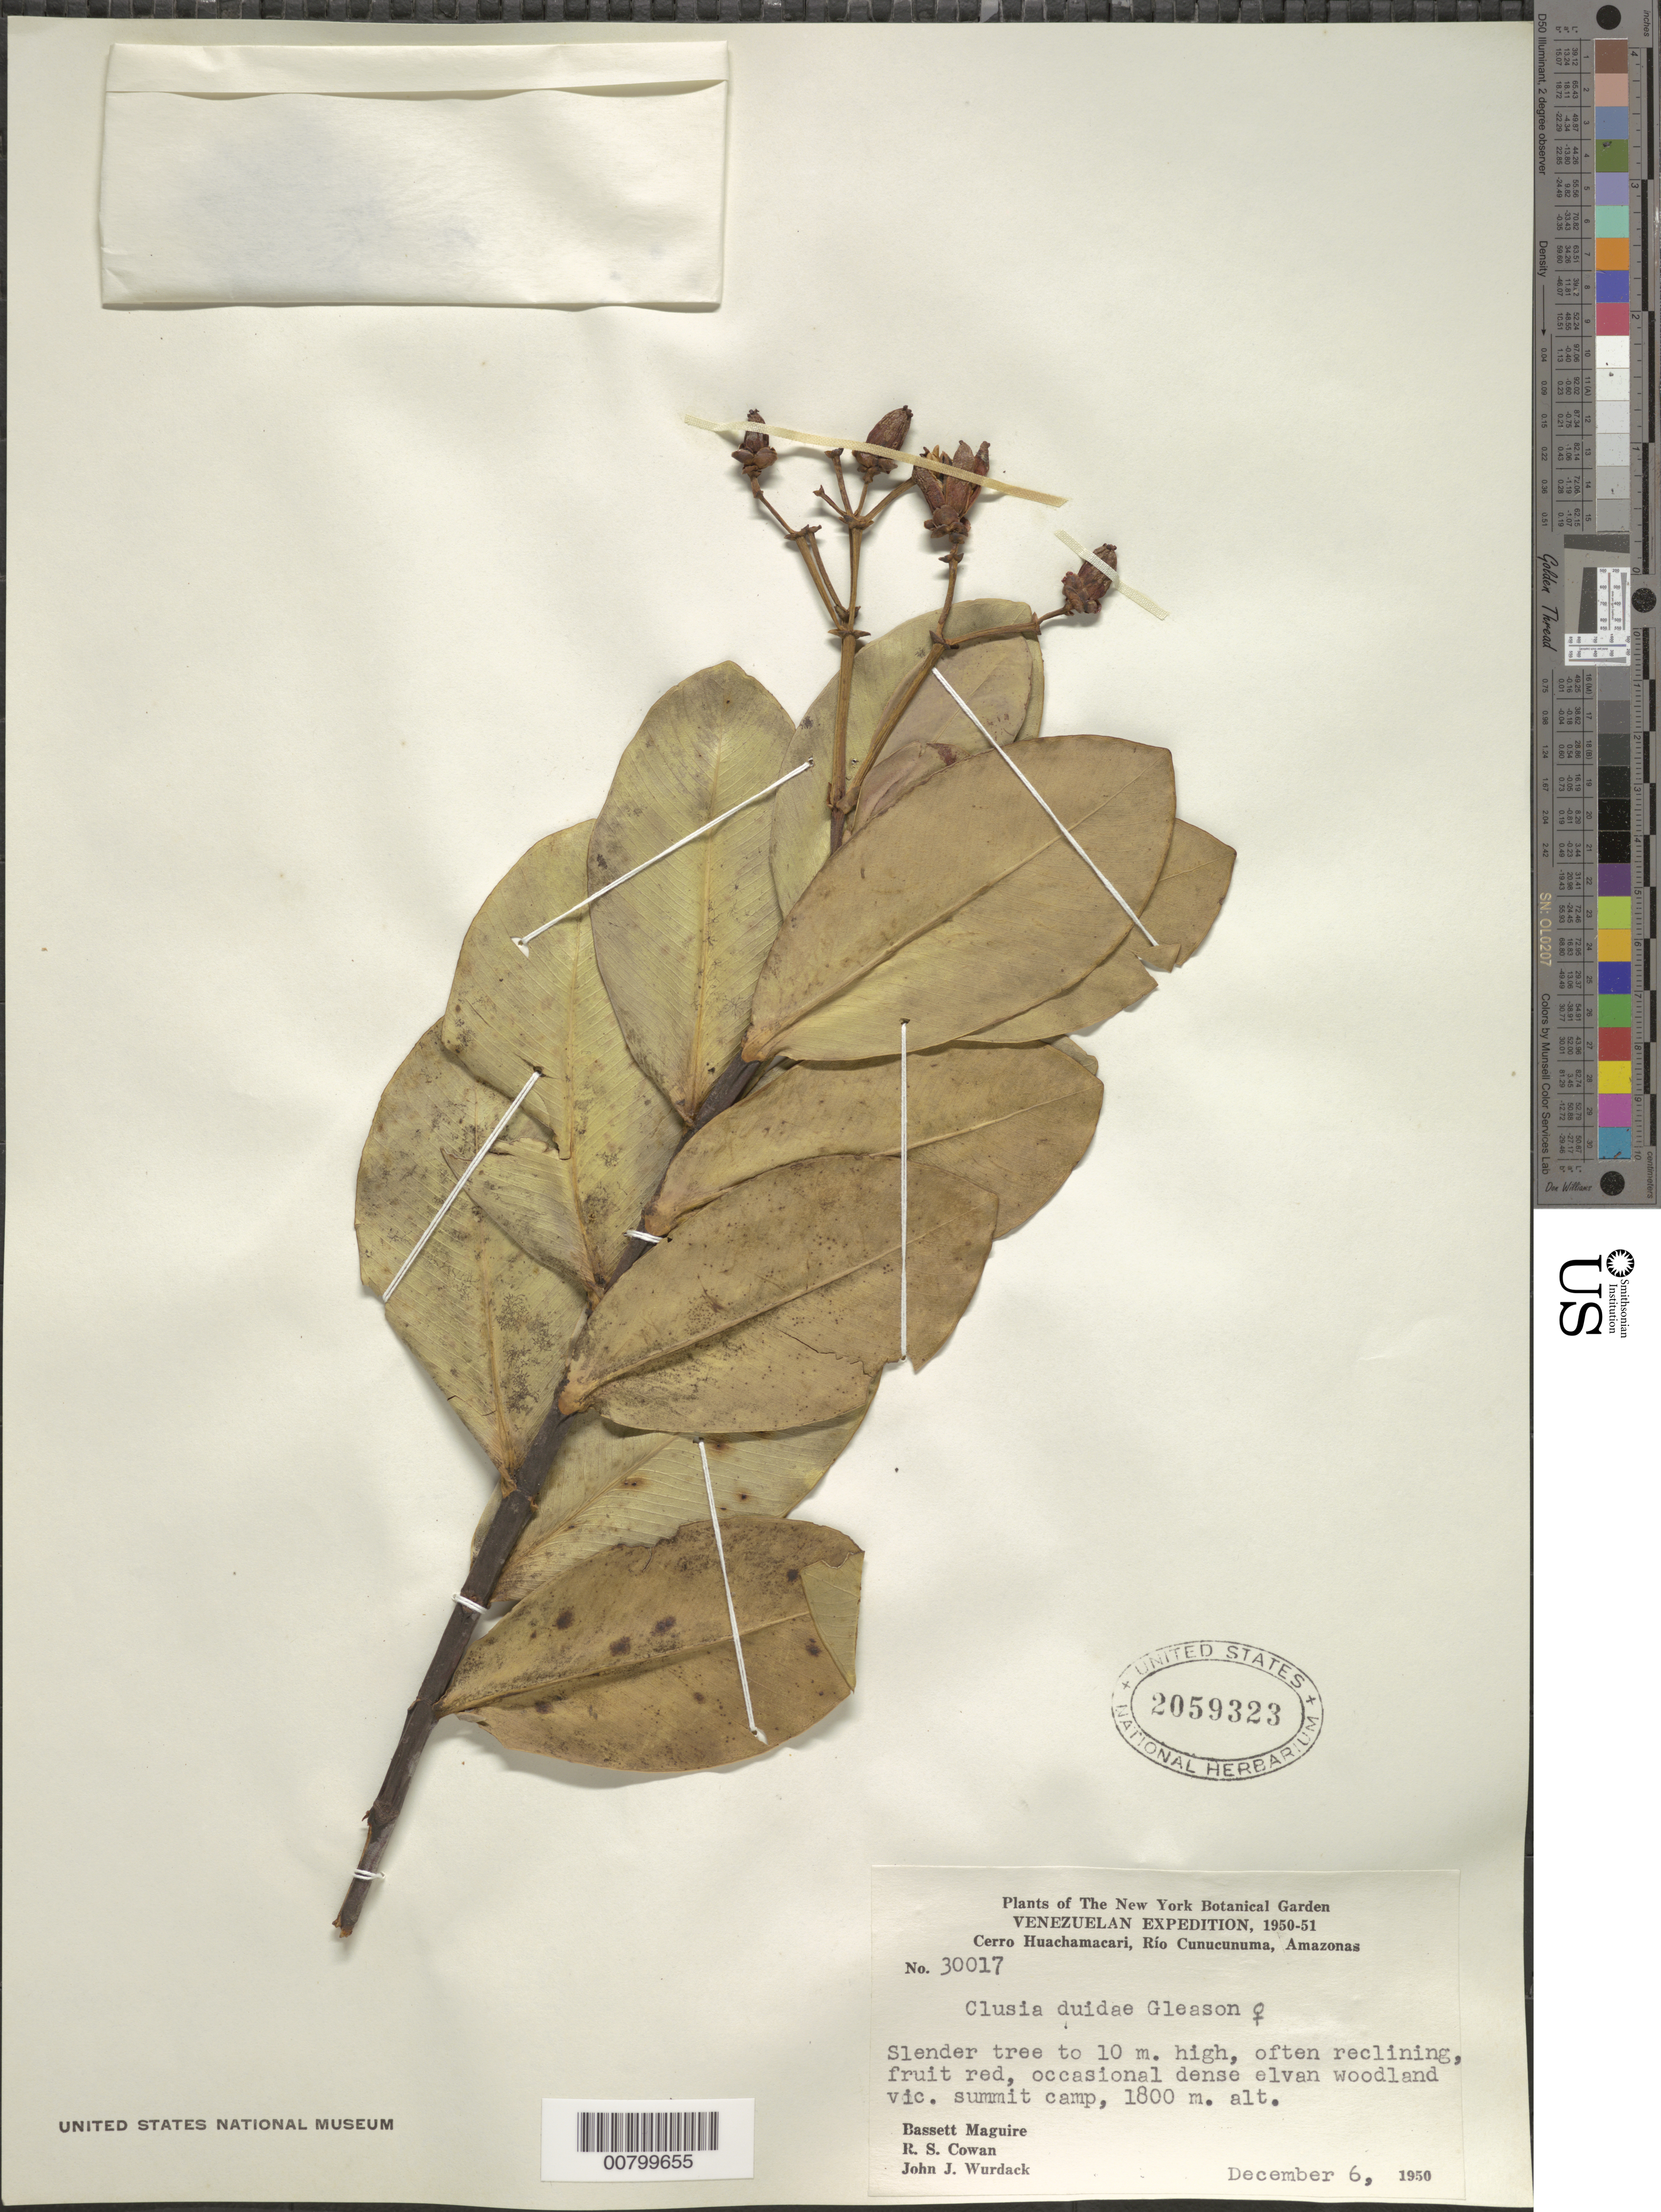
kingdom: Plantae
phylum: Tracheophyta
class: Magnoliopsida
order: Malpighiales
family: Clusiaceae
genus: Clusia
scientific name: Clusia duidae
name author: Gleason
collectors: B. Maguire, R. S. Cowan & J. J. Wurdack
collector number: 30017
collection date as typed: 6-Dec-50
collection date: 1950-12-06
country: Venezuela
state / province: Amazonas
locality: Cerro Huachamacari, Río Cunucunuma, Cumbre Camp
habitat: Dense elvan forest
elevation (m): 1800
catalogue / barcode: US 2059323